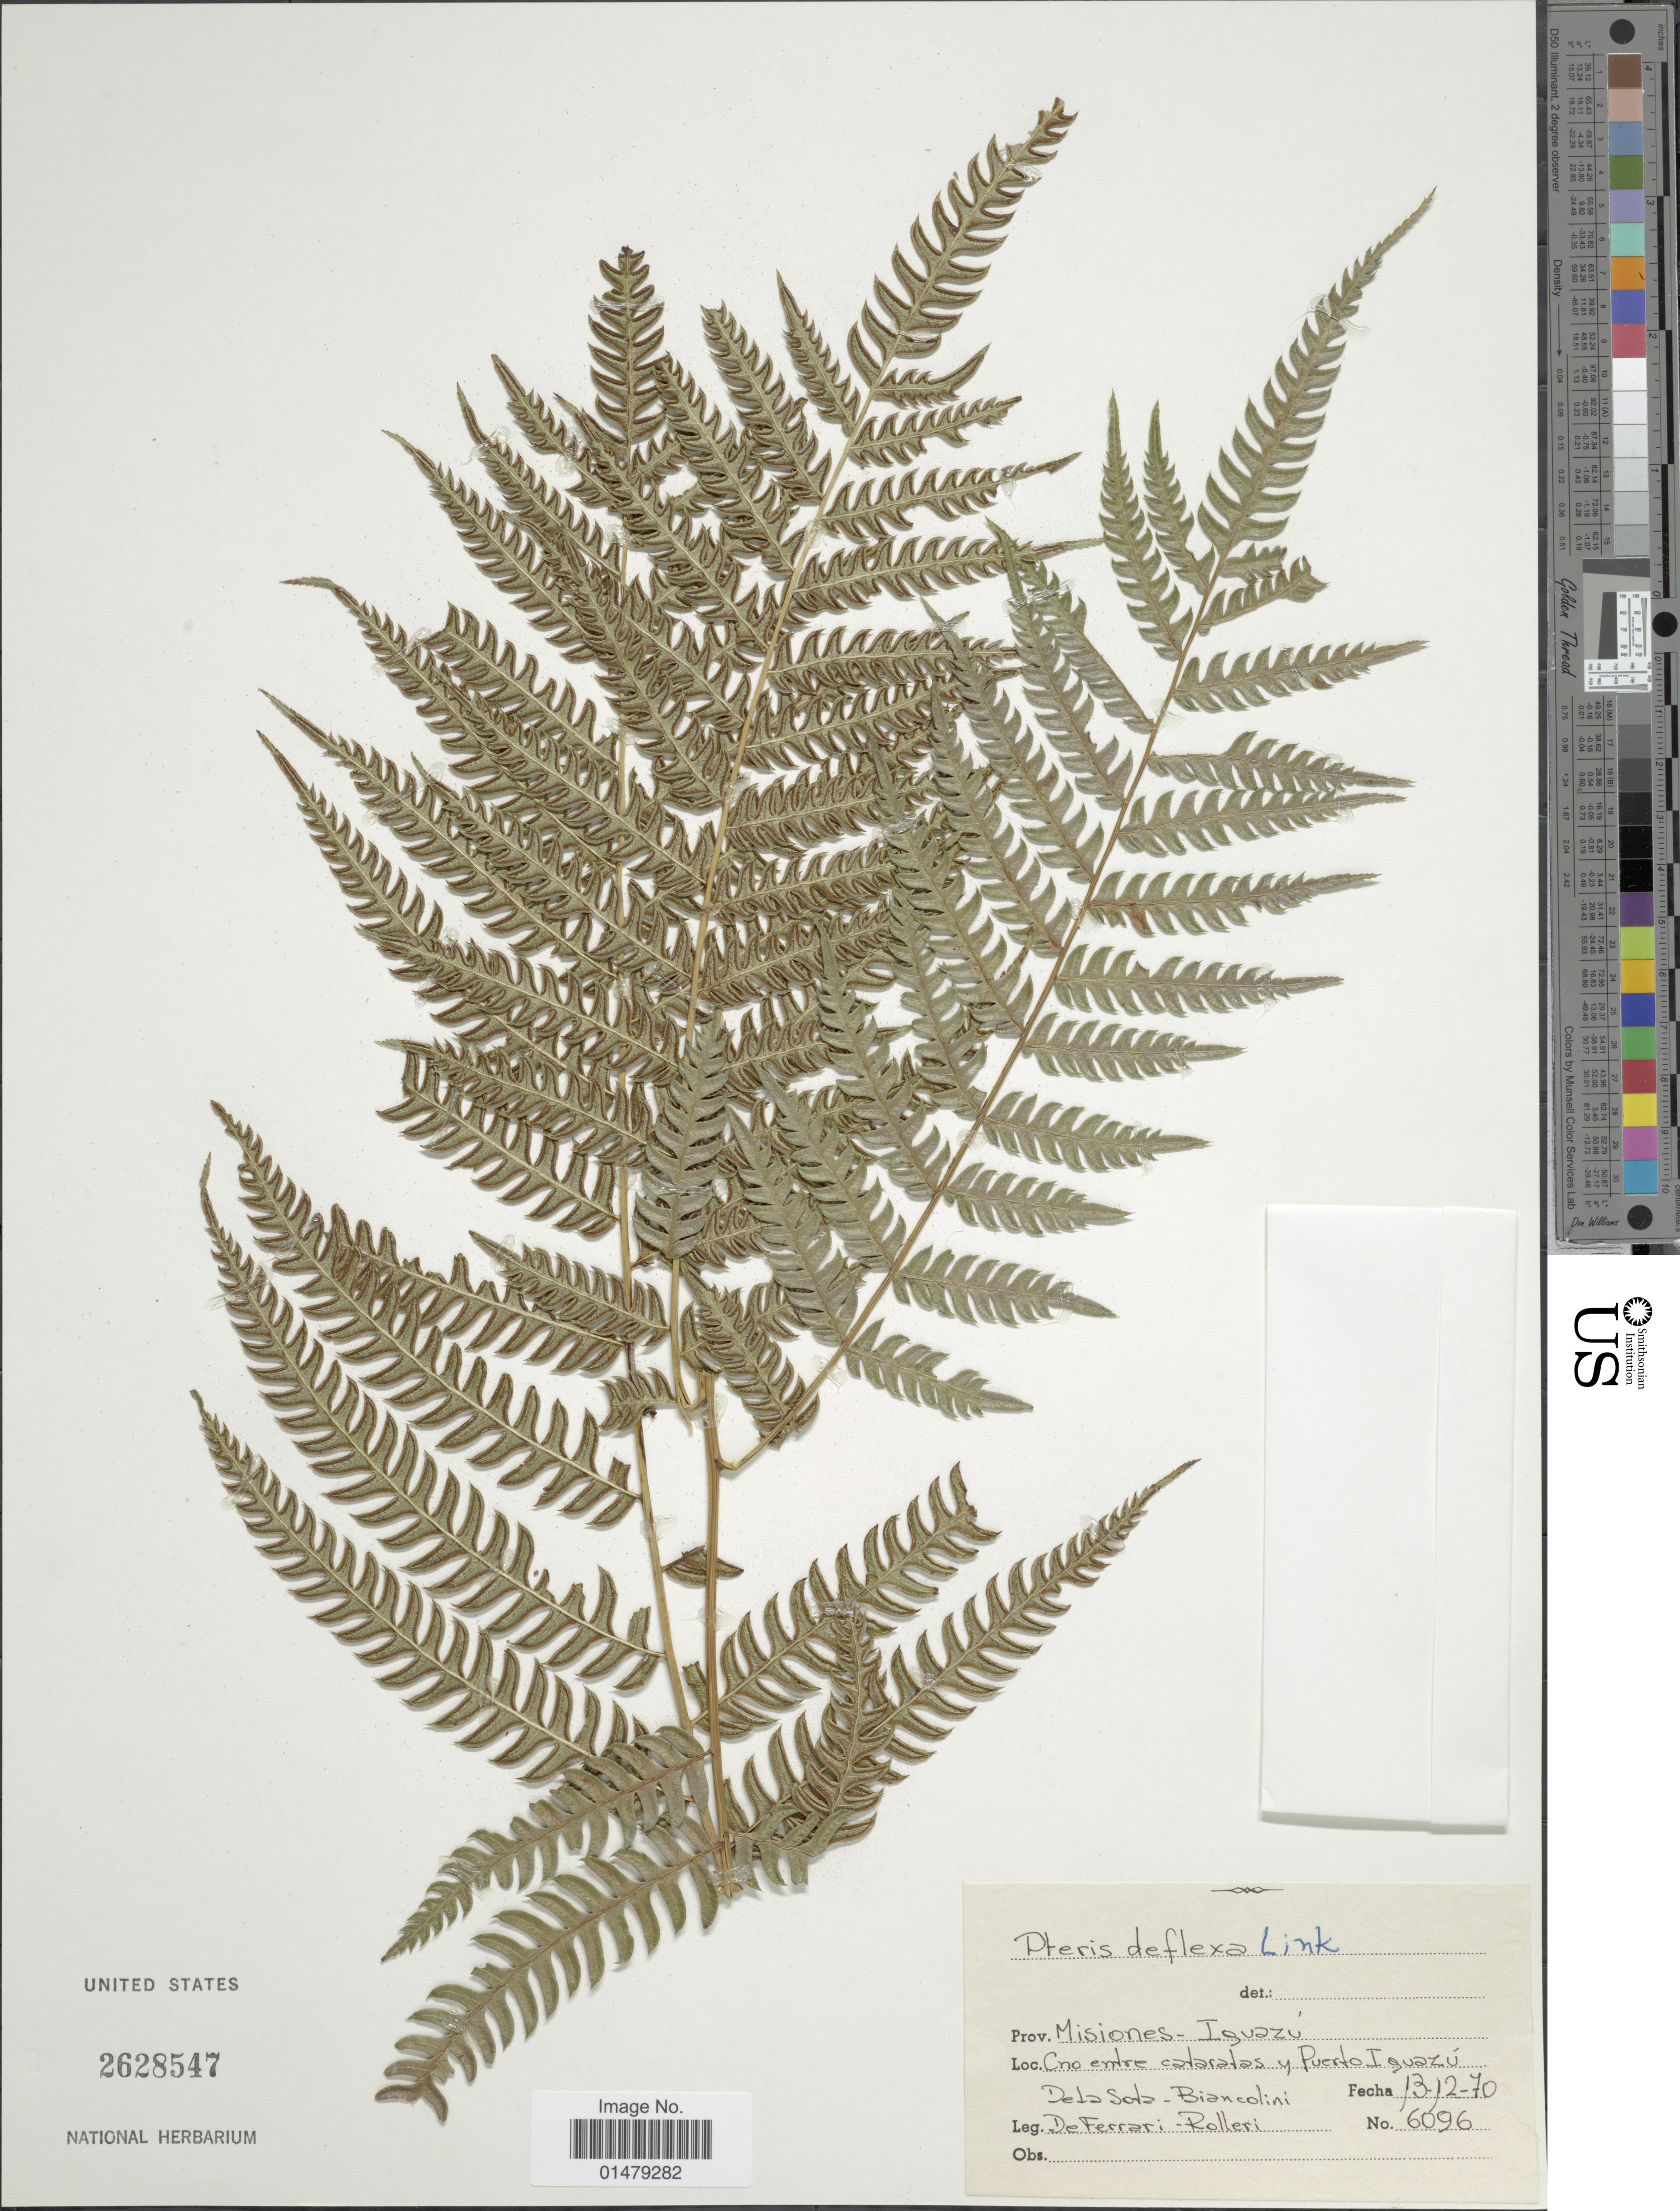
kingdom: Plantae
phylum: Tracheophyta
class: Polypodiopsida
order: Polypodiales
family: Pteridaceae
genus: Pteris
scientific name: Pteris deflexa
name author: Link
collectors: de la Sota, Biancolini, DeFerrari & Rolleri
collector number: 6096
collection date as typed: Transcribed d/m/y: 13/12/70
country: Argentina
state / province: Misiones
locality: Prov. Misiones - Iguazu. Cno entre cataralas y Puerto Iguazu.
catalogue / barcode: US 2628547